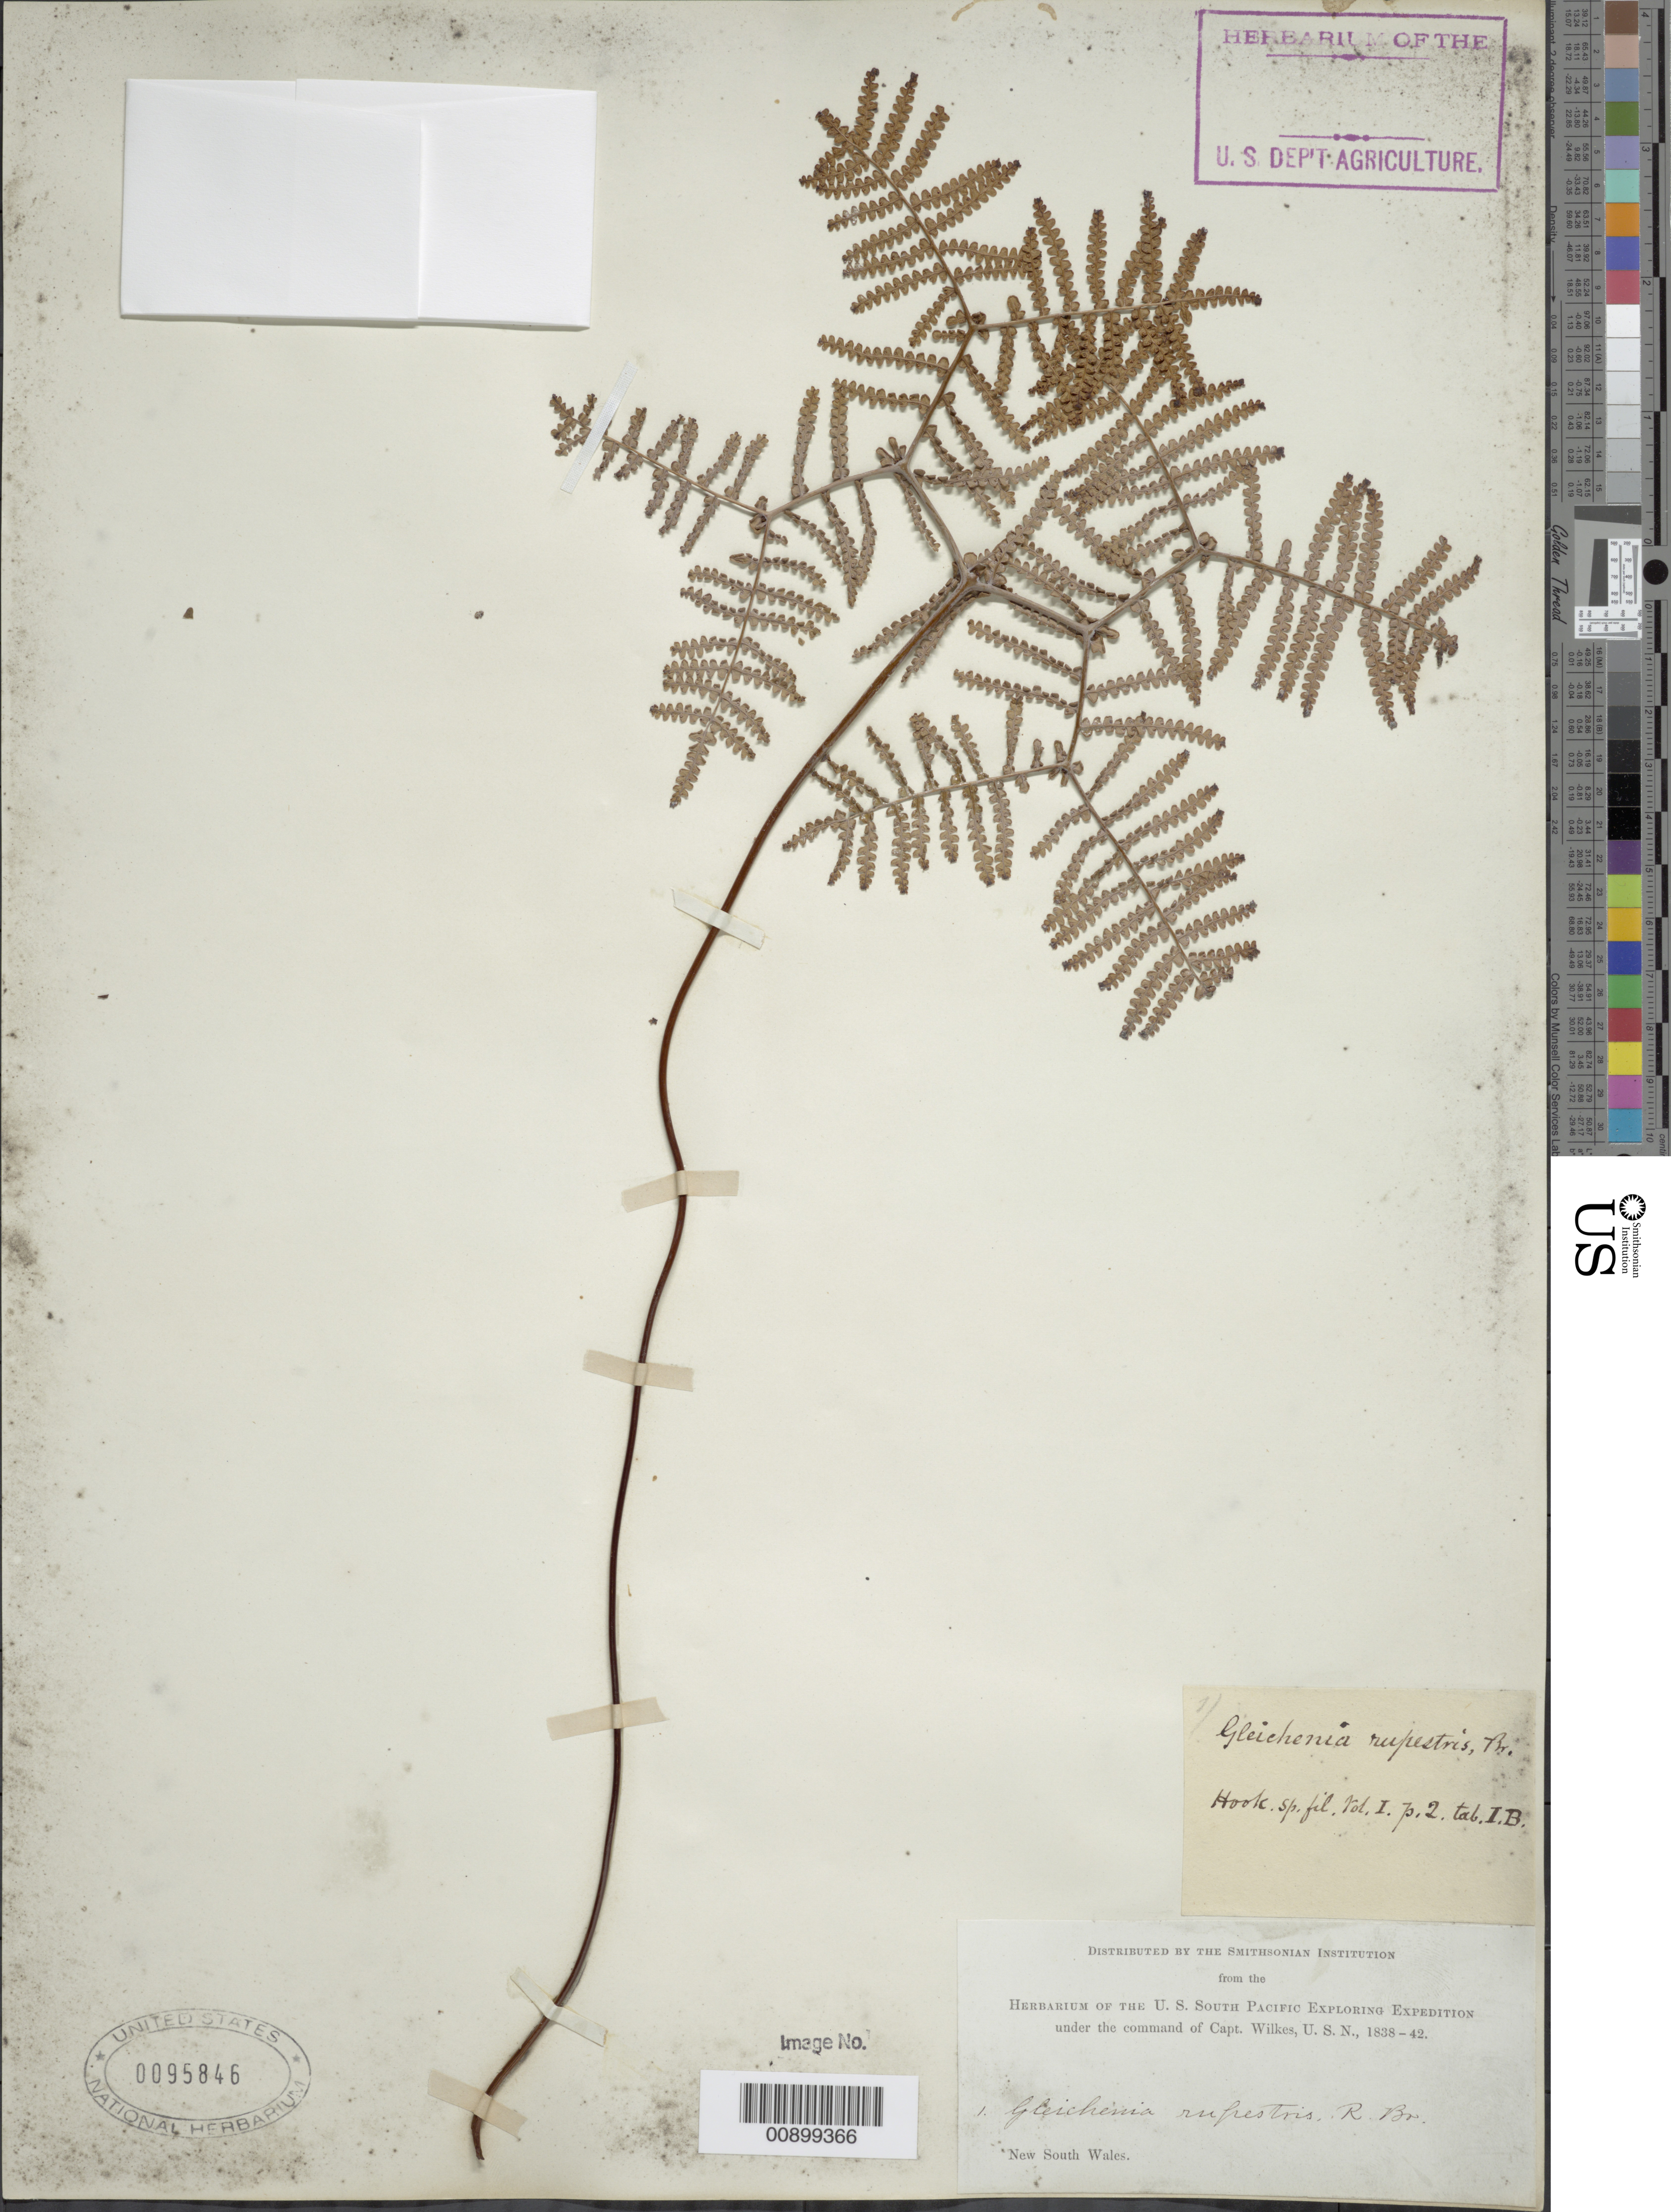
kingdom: Plantae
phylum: Tracheophyta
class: Polypodiopsida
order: Gleicheniales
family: Gleicheniaceae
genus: Gleichenia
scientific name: Gleichenia microphylla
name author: R. Br.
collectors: Wilkes Explor. Exped.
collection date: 1838/1842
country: Australia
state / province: New South Wales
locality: New South Wales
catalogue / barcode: US 95846